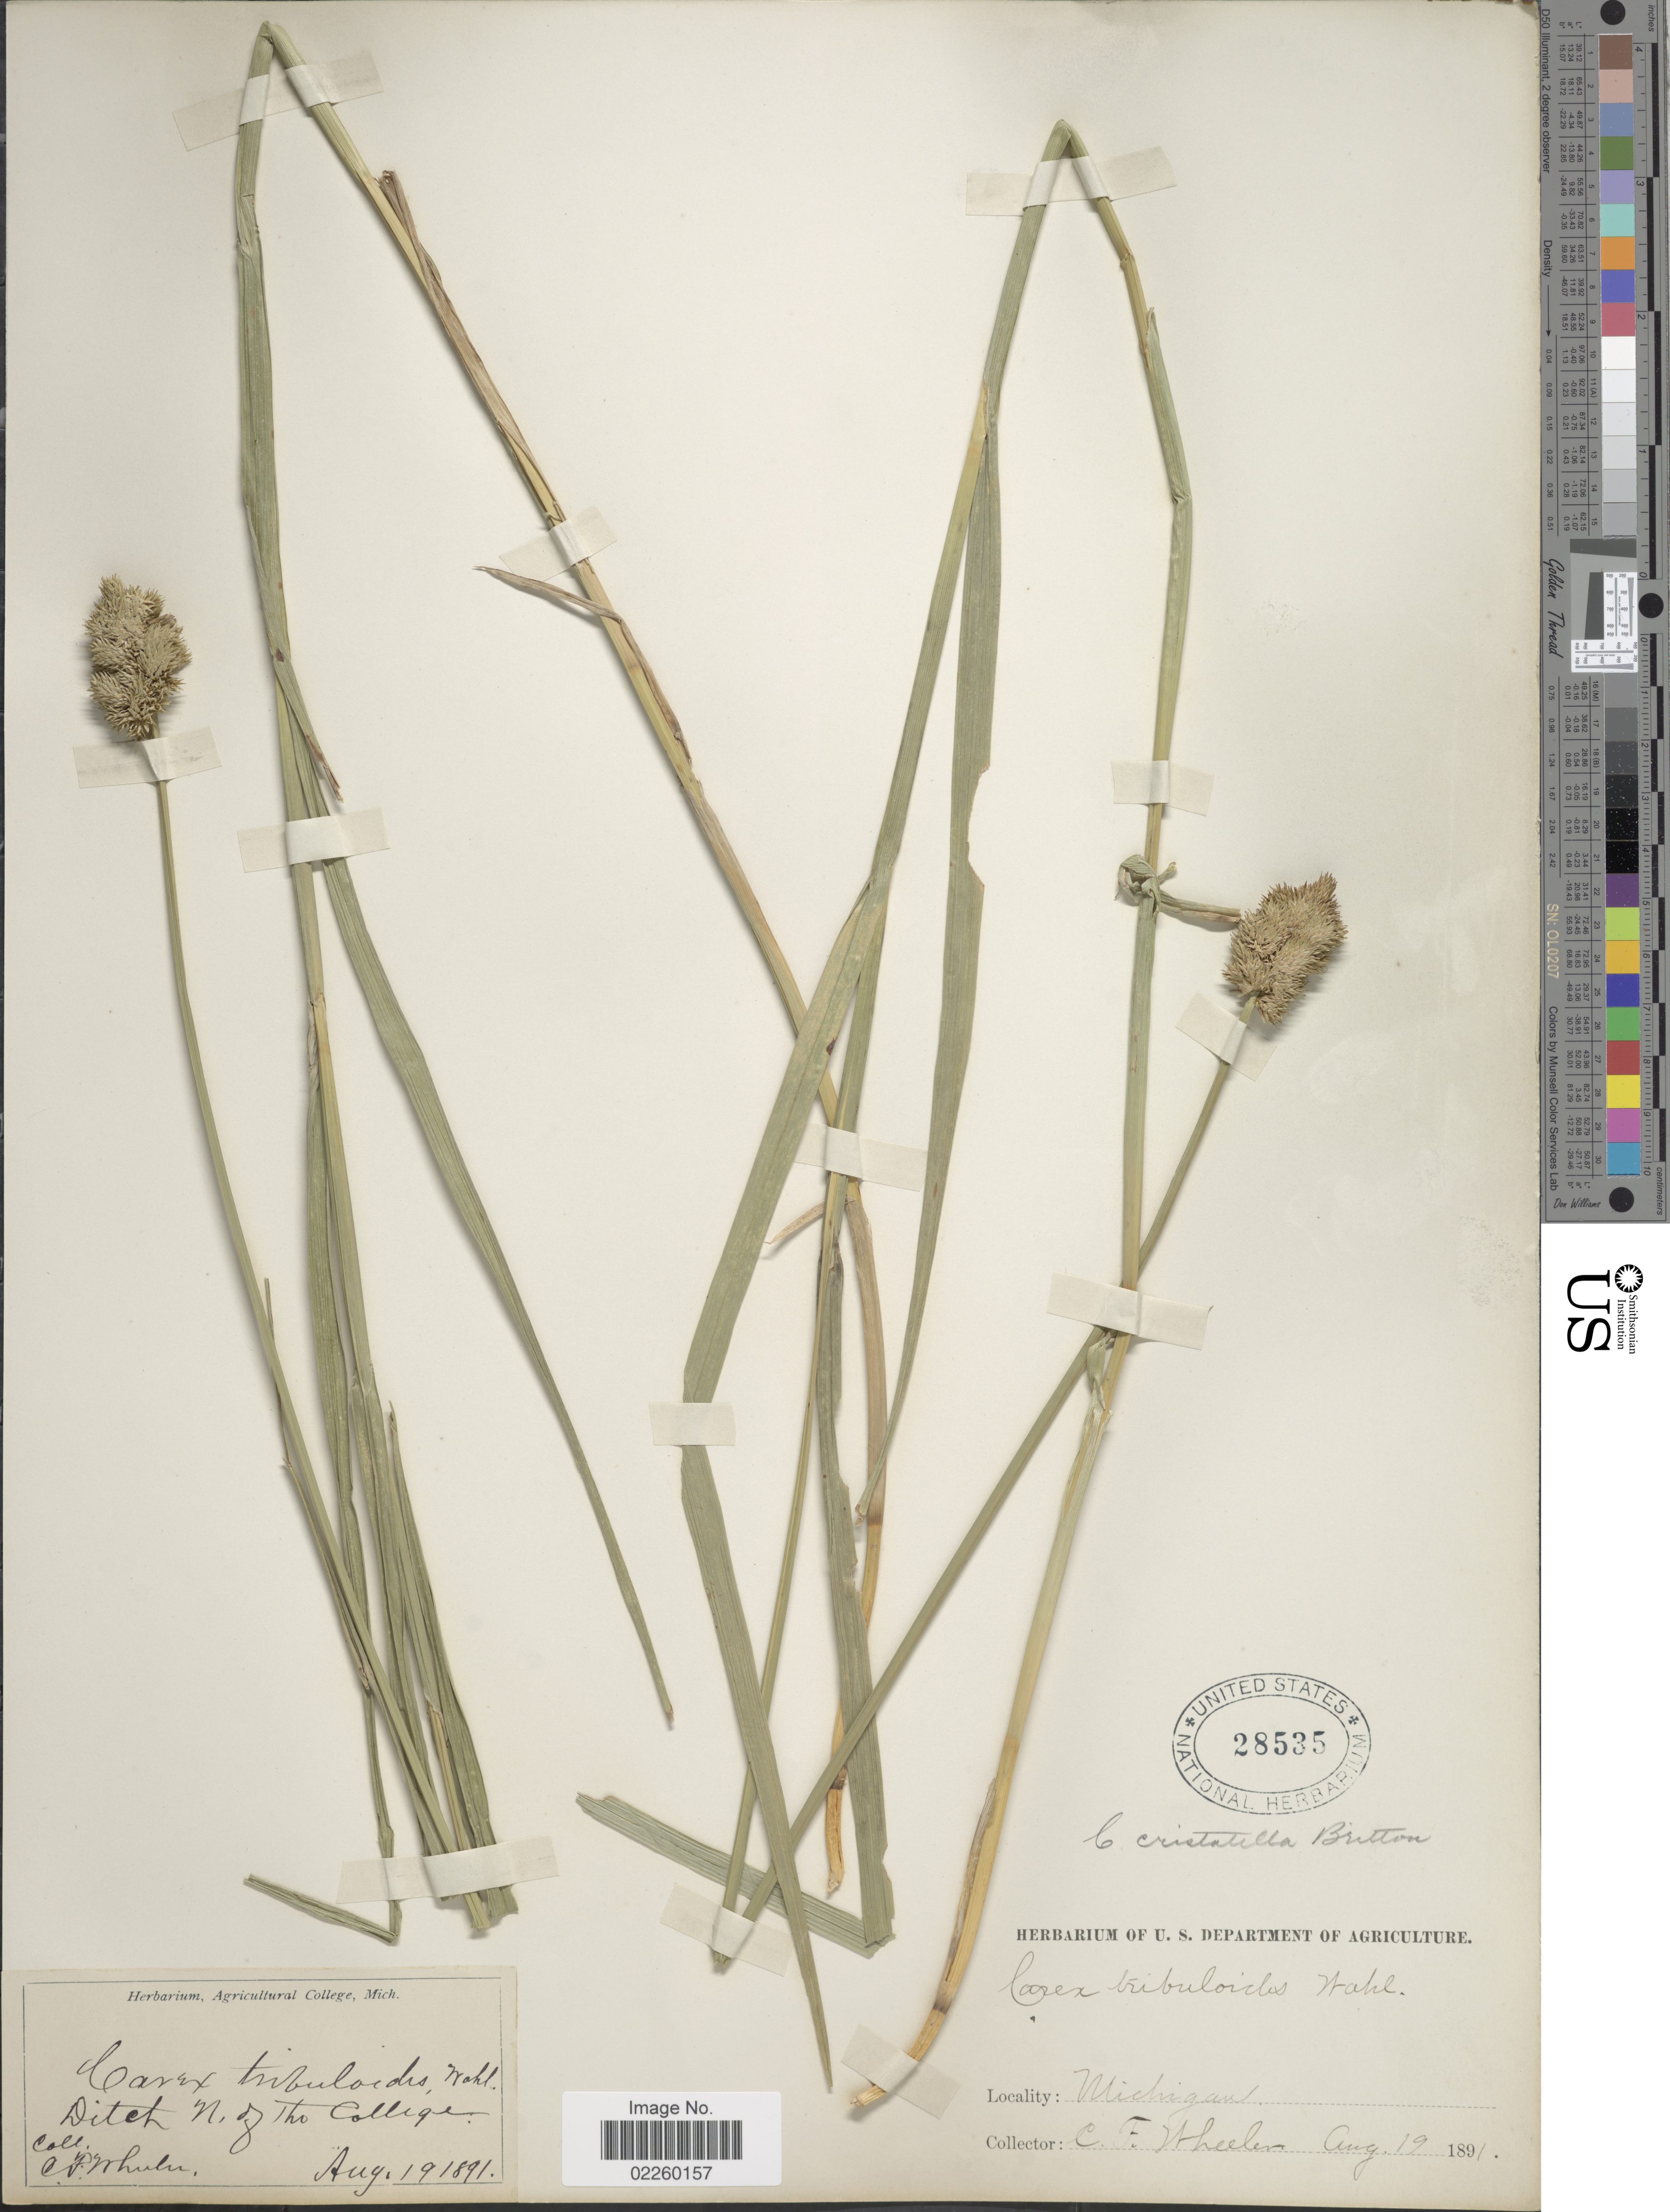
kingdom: Plantae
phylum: Tracheophyta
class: Liliopsida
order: Poales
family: Cyperaceae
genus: Carex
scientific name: Carex cristatella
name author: Britton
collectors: C. Wheeler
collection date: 1891-08-19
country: United States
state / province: Michigan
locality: N. of the College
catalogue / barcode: US 28535